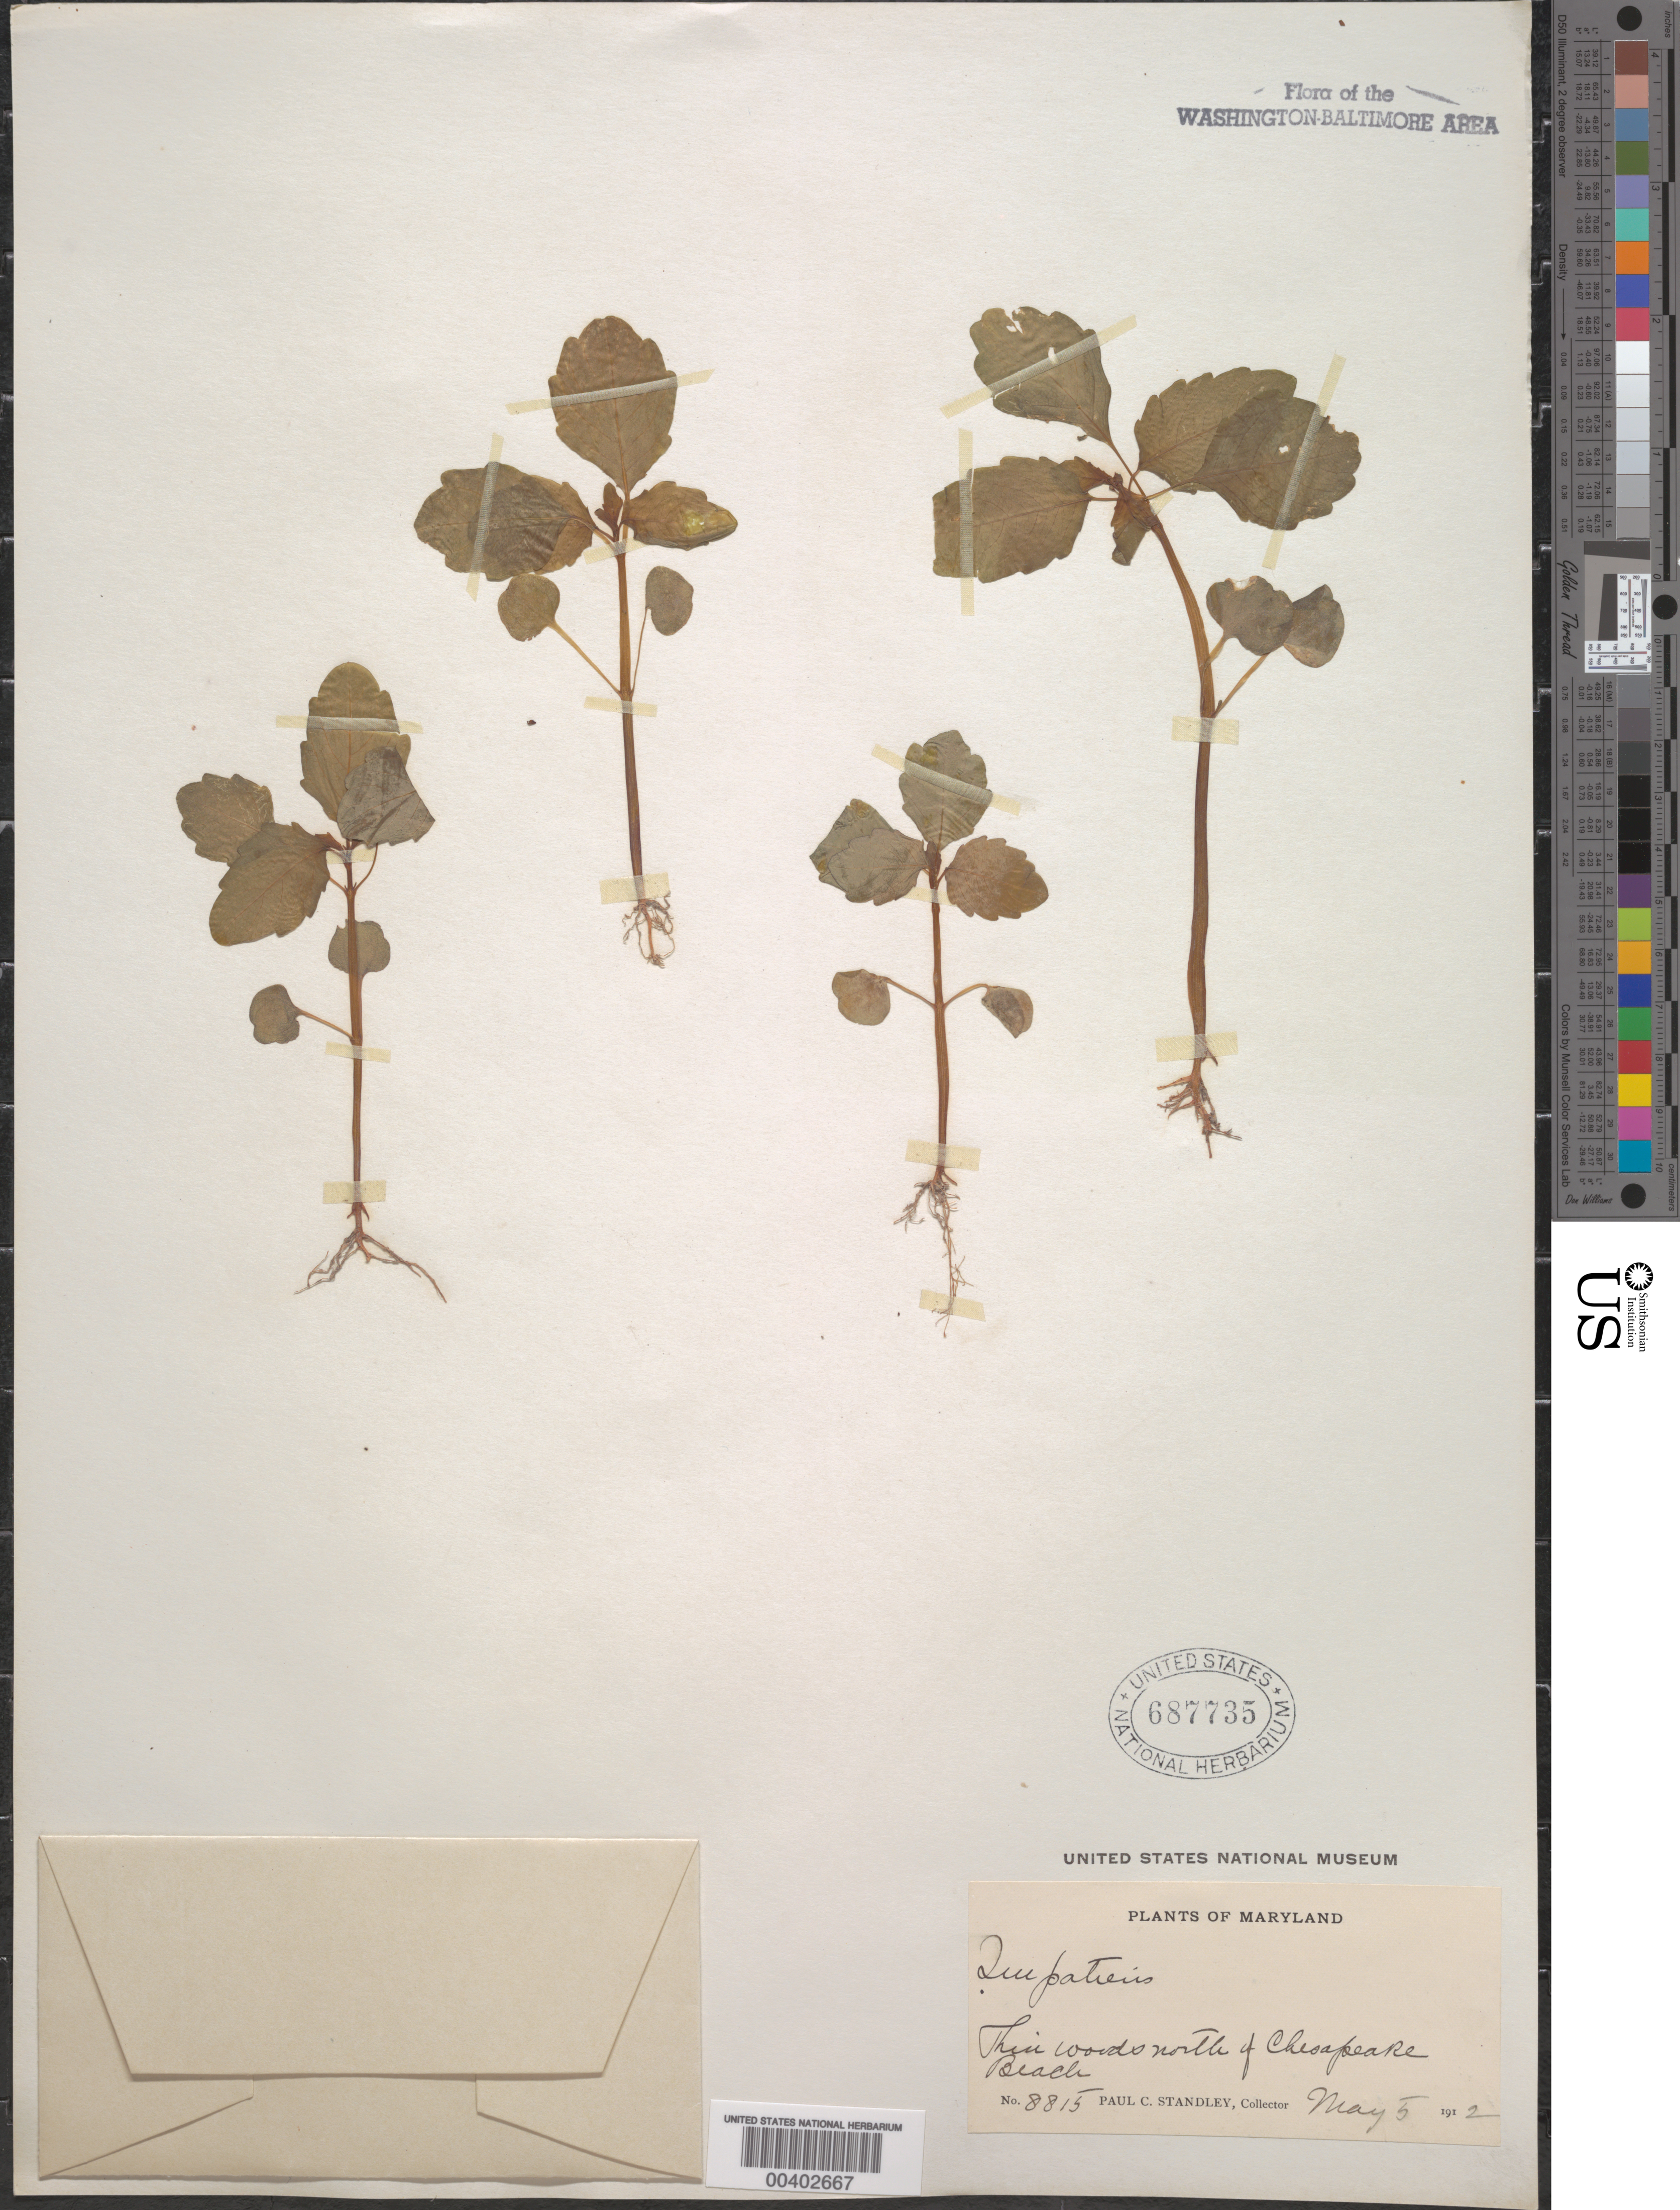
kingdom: Plantae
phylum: Tracheophyta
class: Magnoliopsida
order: Ericales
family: Balsaminaceae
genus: Impatiens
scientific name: Impatiens capensis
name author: Meerb.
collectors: P. C. Standley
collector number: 8815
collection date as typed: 05 May 1912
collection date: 1912-05-05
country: United States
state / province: Maryland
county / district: Calvert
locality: North of Chesapeake Beach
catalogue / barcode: US 687735